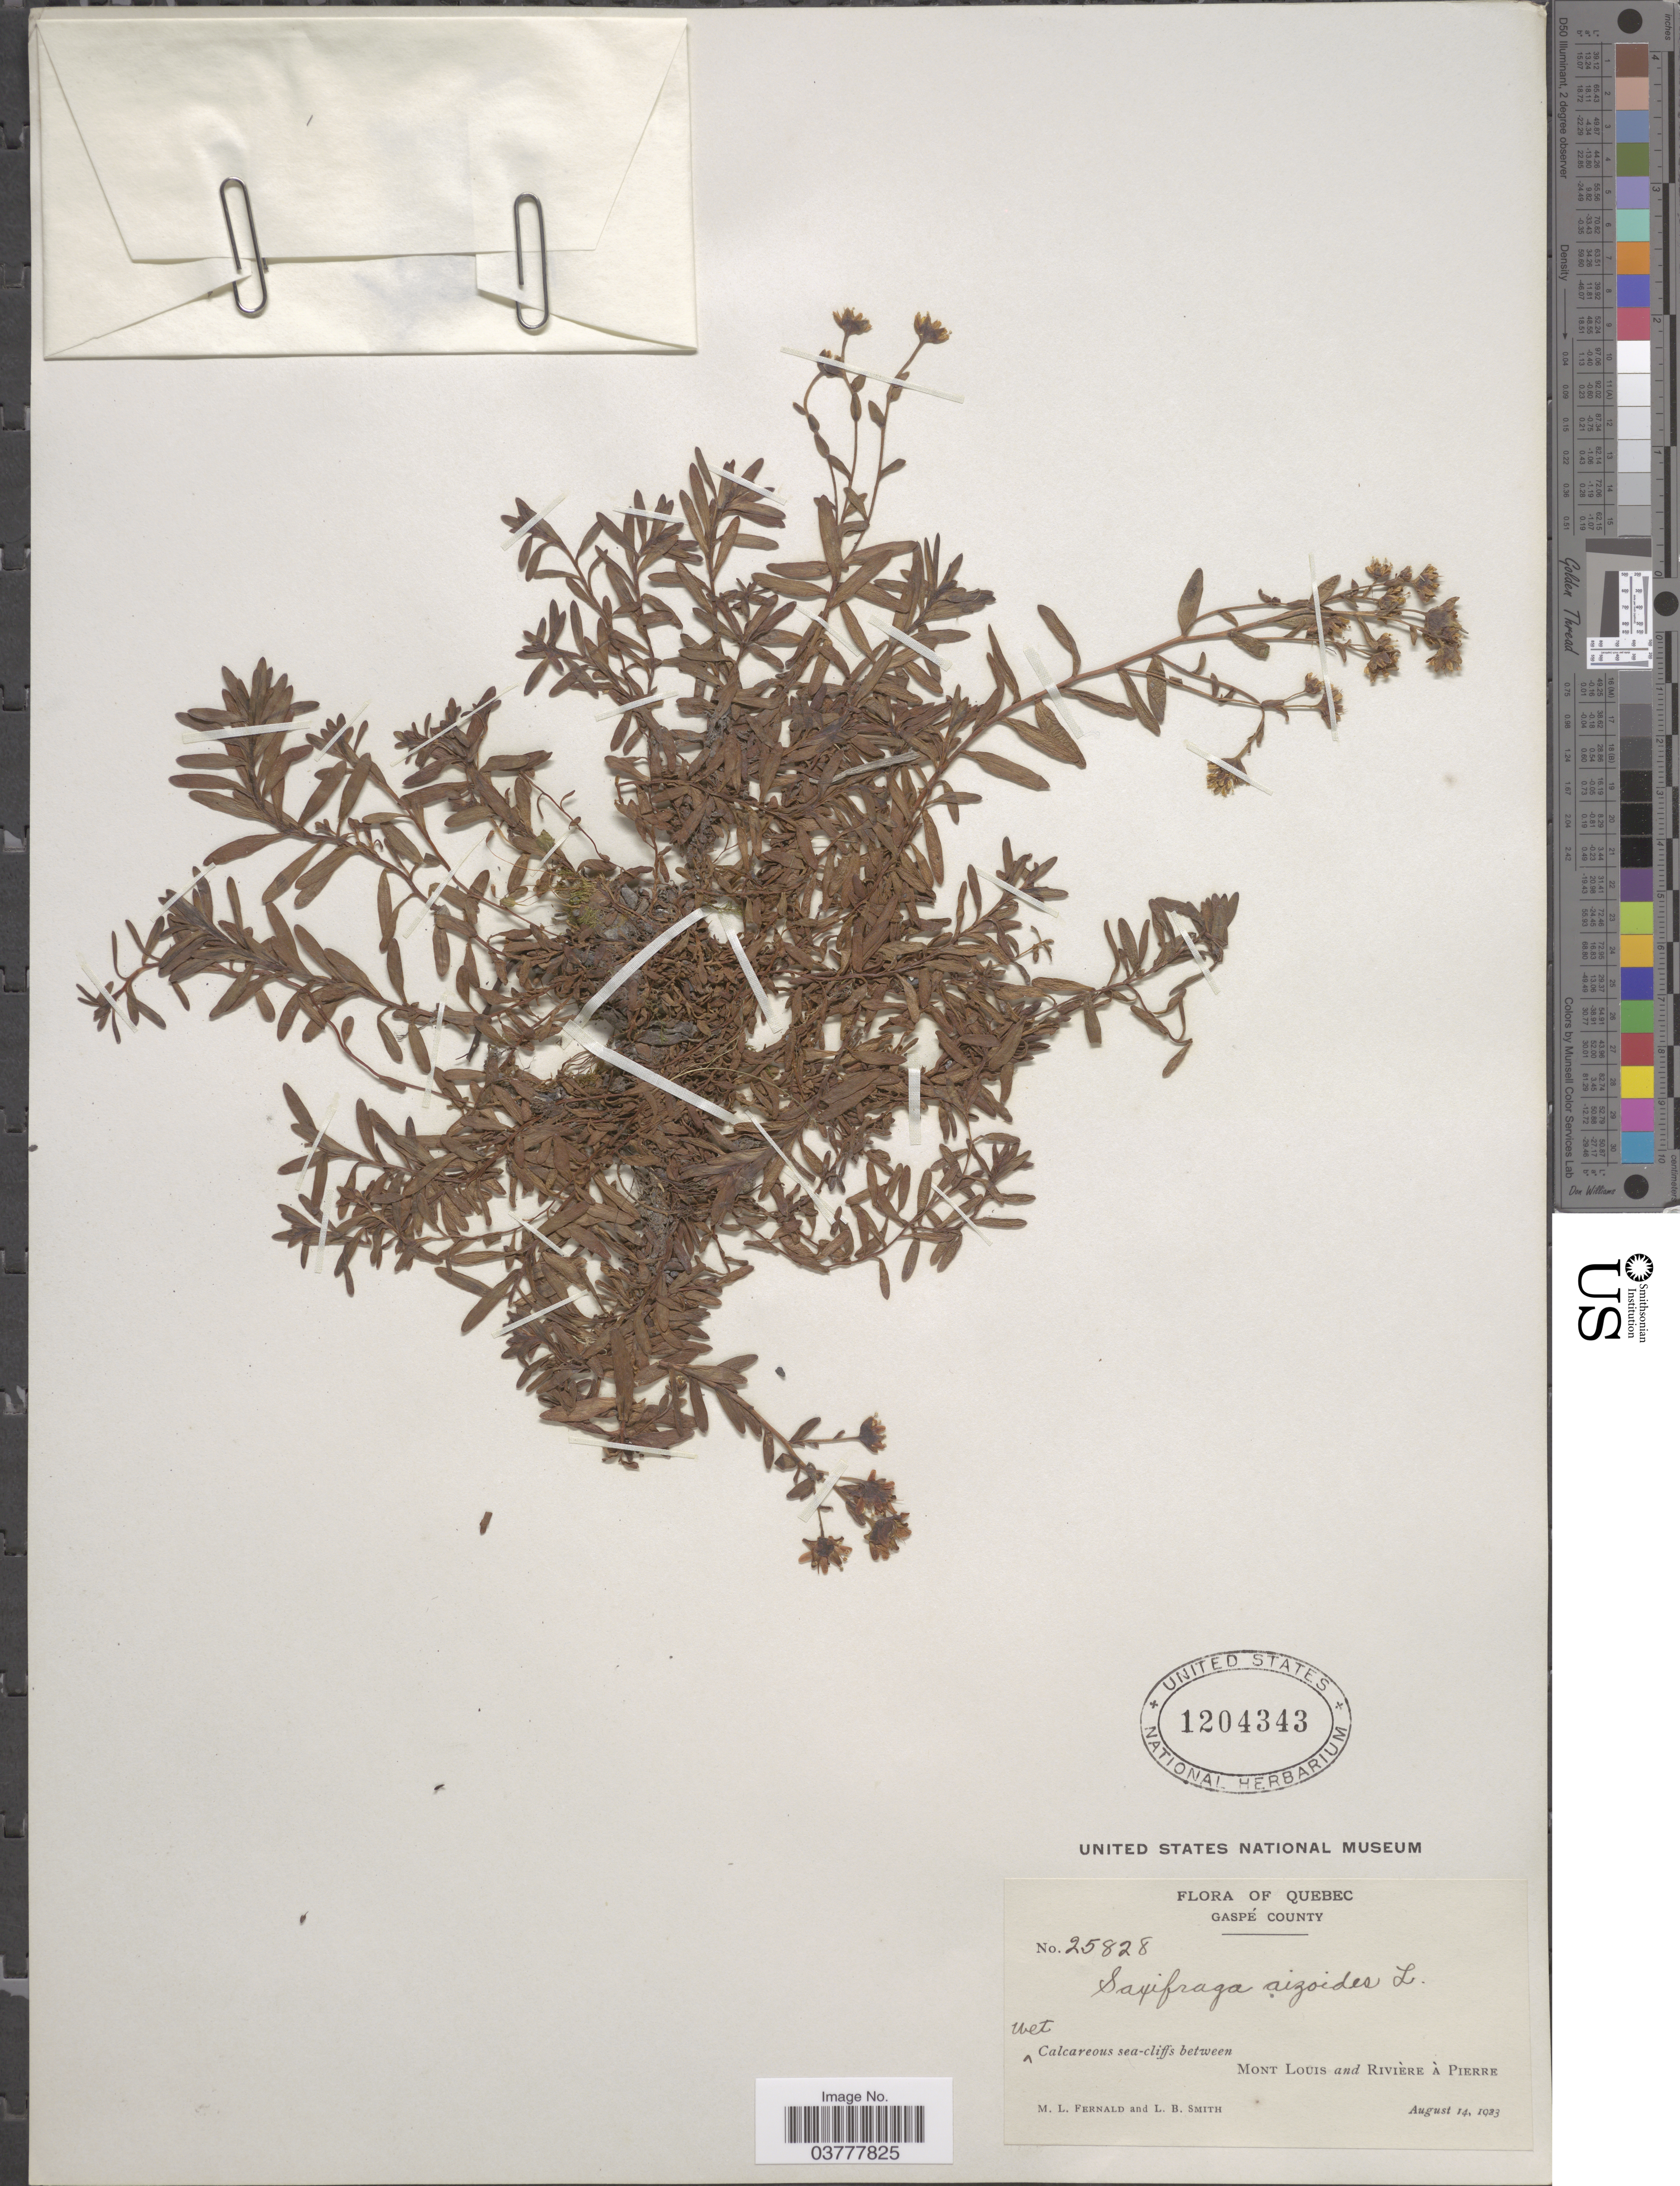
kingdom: Plantae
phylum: Tracheophyta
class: Magnoliopsida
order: Saxifragales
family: Saxifragaceae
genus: Saxifraga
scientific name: Saxifraga aizoides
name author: L.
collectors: M. L. Fernald & L. Smith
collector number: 25828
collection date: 1923-08-14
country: Canada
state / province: Quebec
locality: Gaspé County. Mont Louis and Rivière à Pierre.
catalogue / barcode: US 1204343